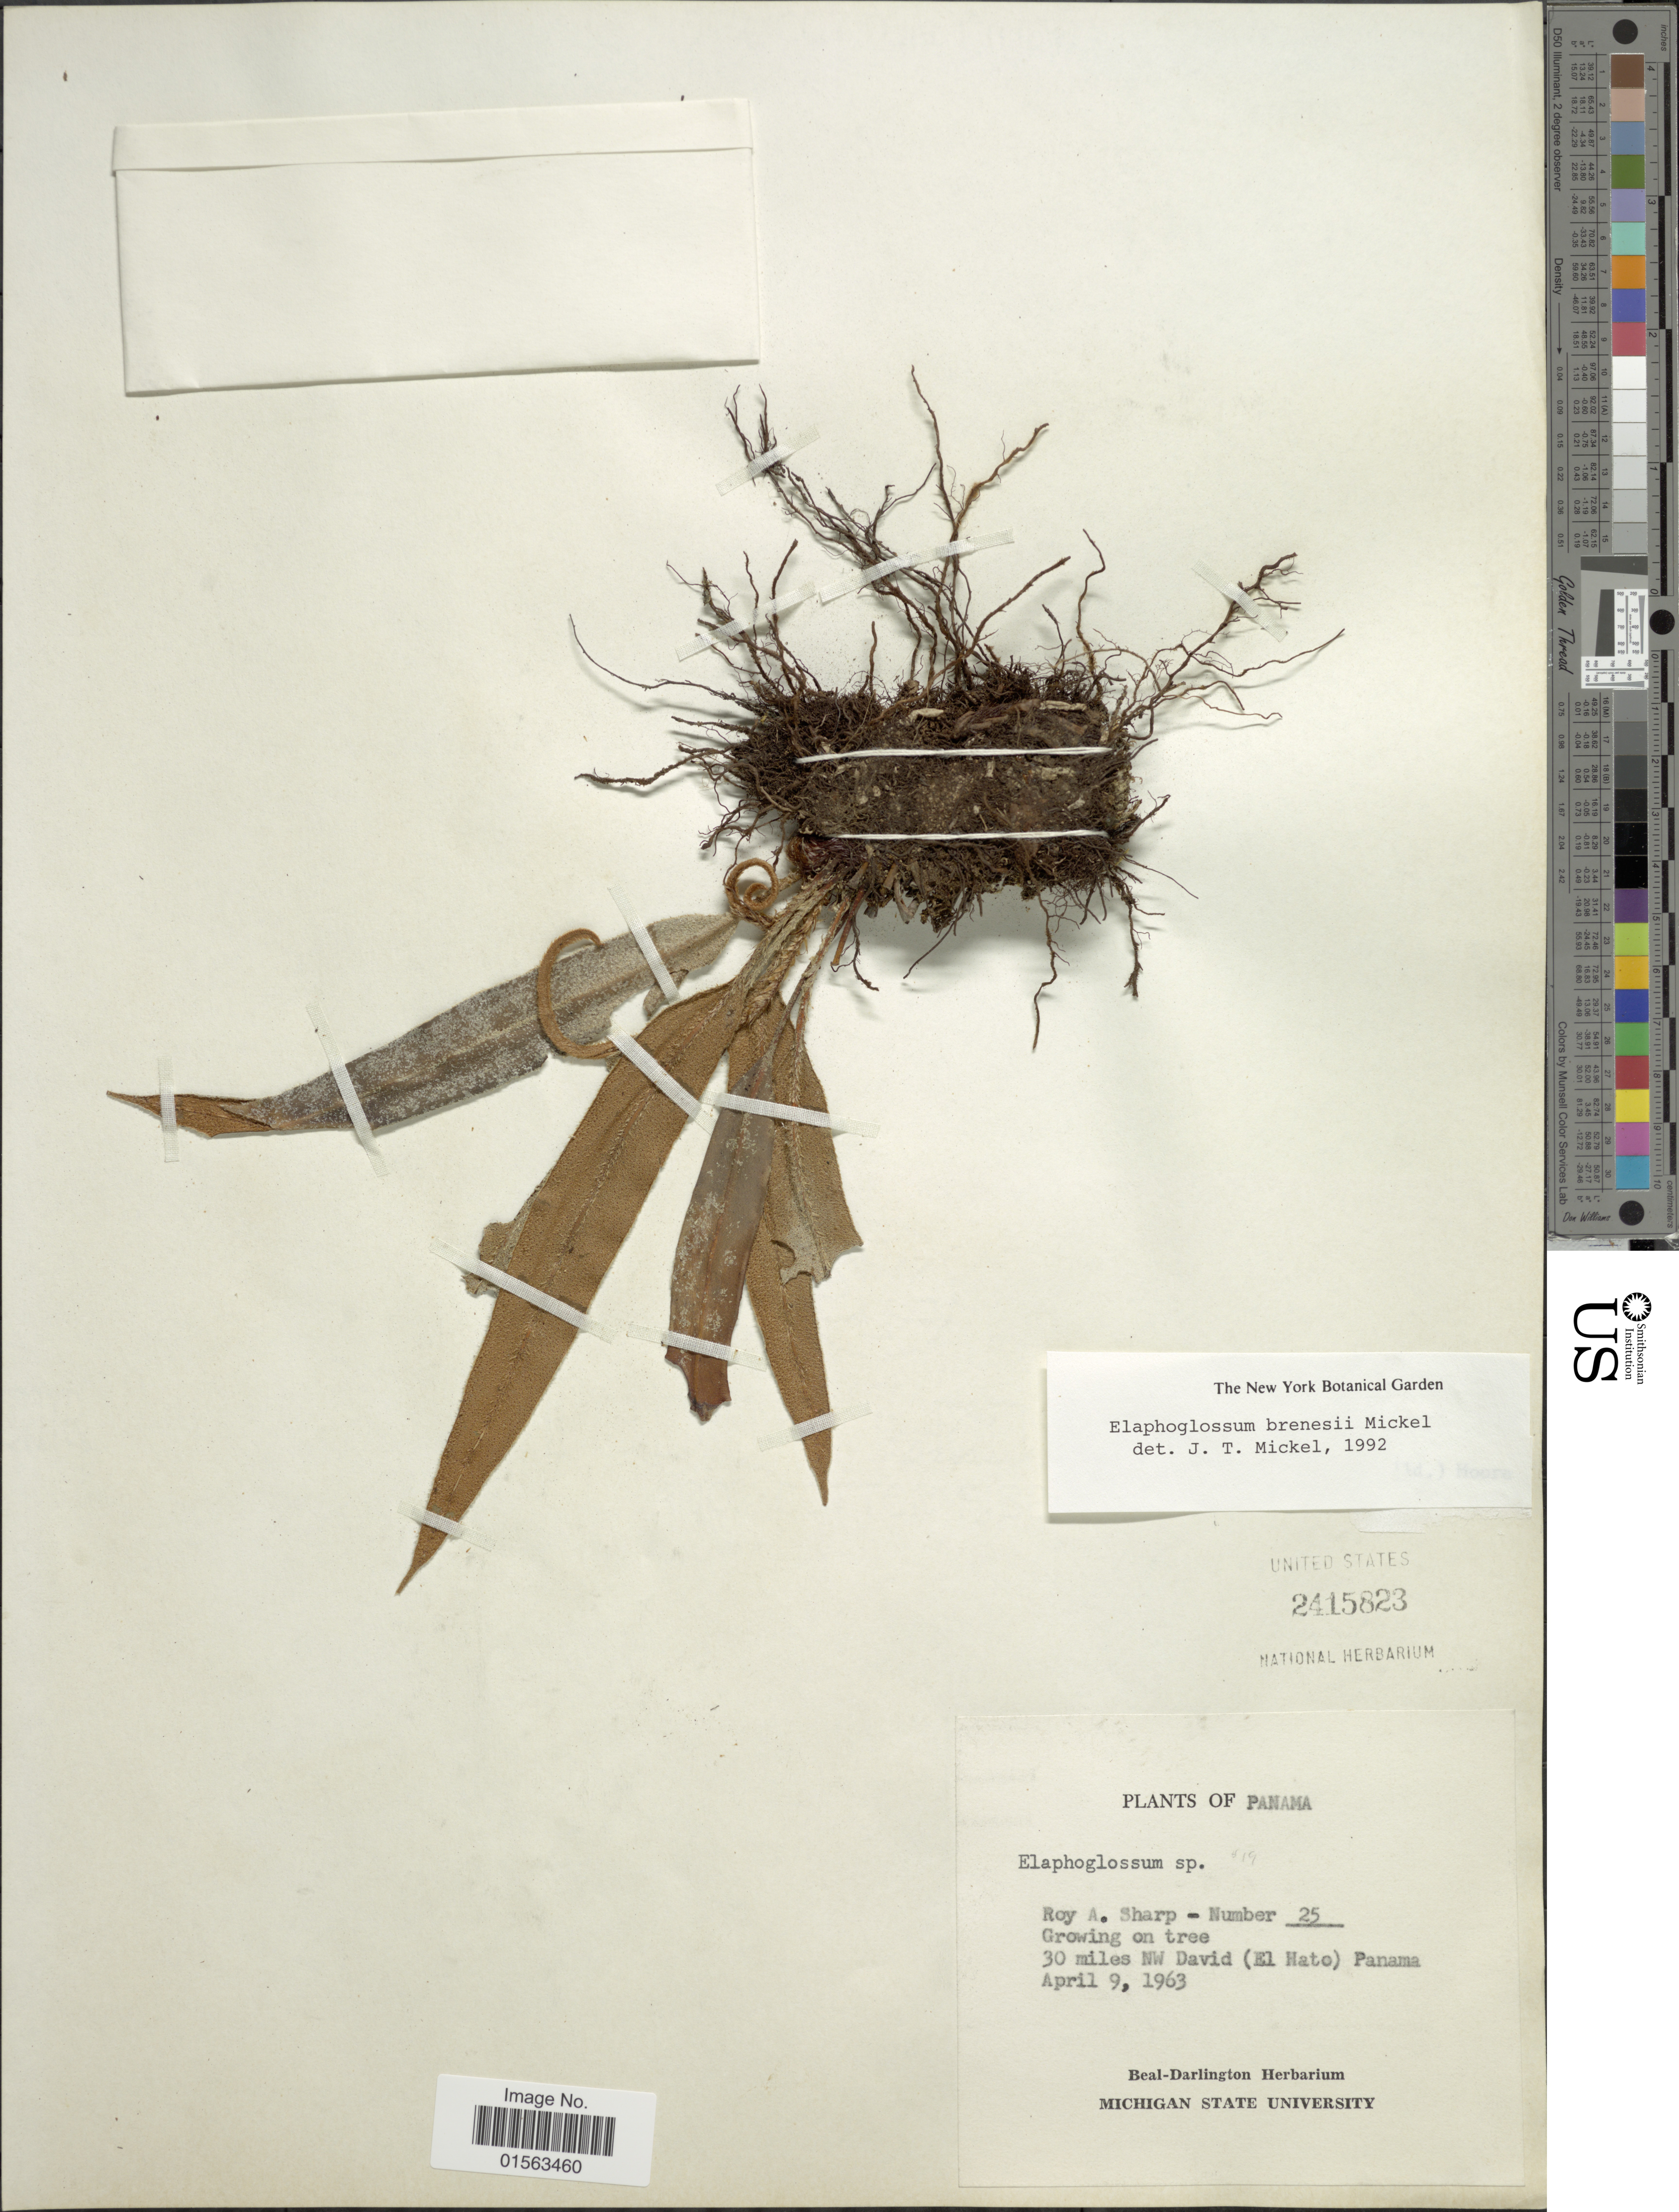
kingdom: Plantae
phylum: Tracheophyta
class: Polypodiopsida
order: Polypodiales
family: Dryopteridaceae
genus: Elaphoglossum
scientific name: Elaphoglossum brenesii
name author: Mickel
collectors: R. Sharp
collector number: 25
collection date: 1963-04-09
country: Panama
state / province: Panamá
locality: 30 miles NW David (El Hato) Panama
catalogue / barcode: US 2415823